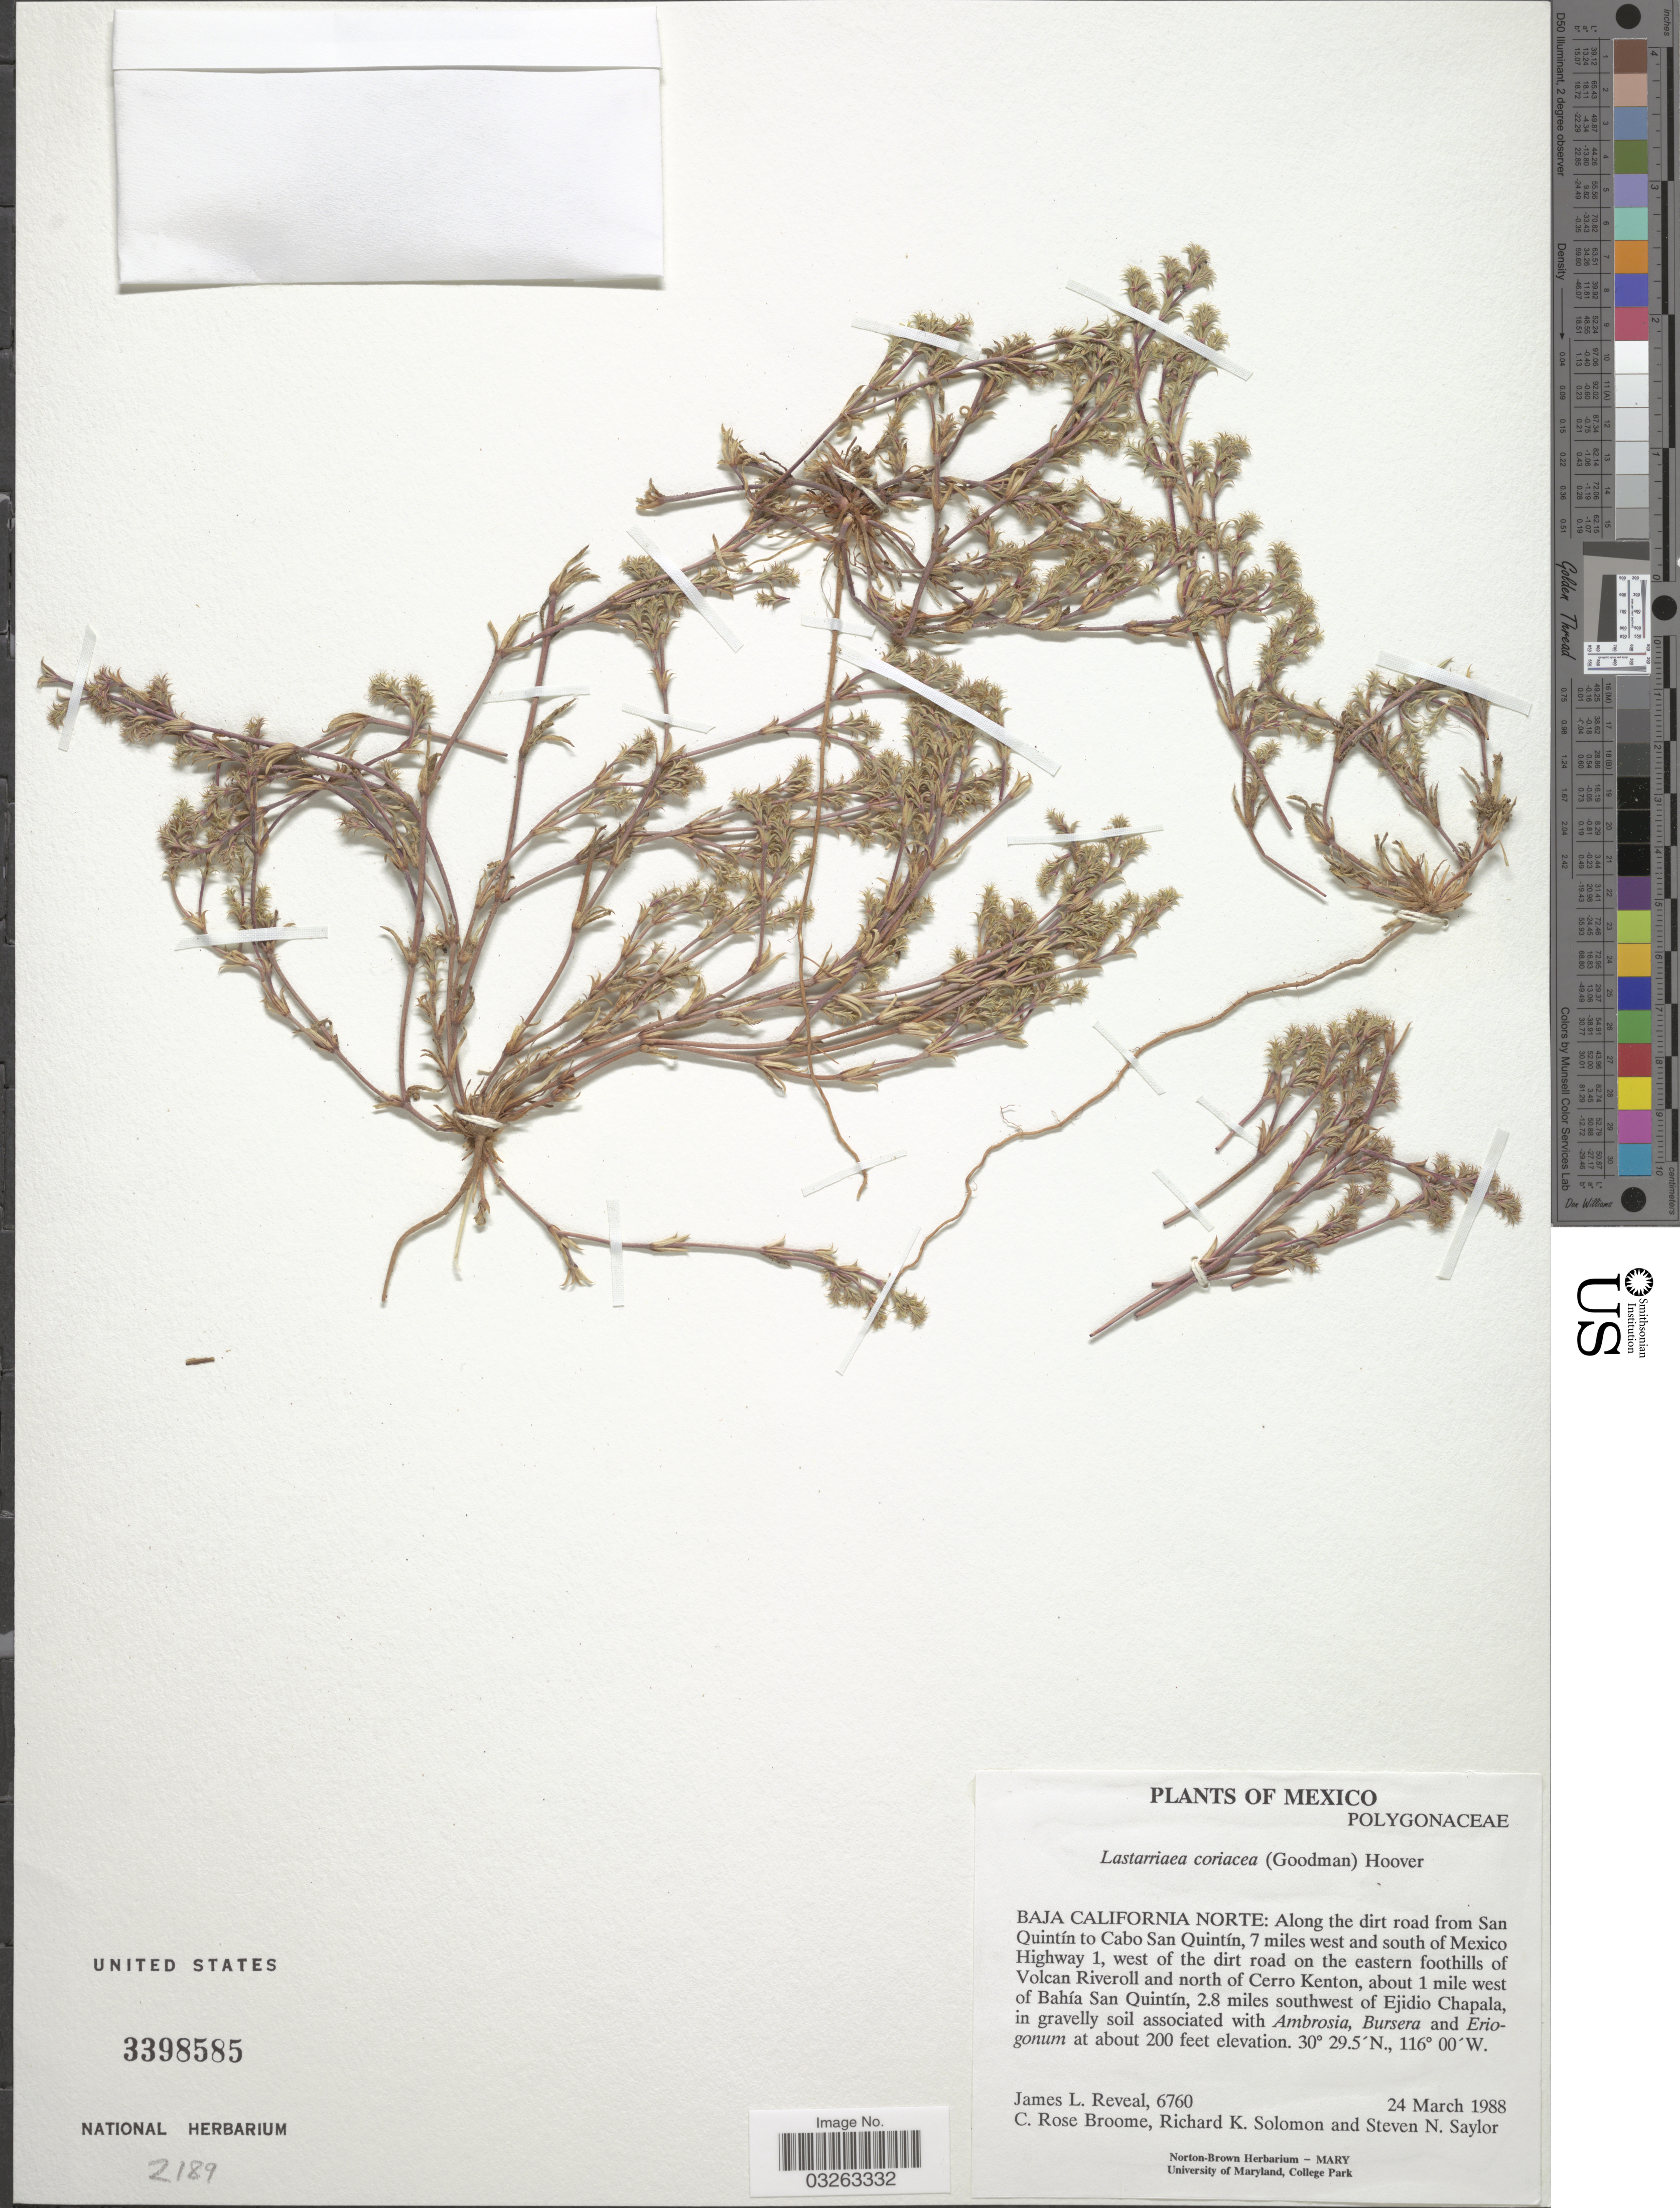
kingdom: Plantae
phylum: Tracheophyta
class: Magnoliopsida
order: Caryophyllales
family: Polygonaceae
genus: Lastarriaea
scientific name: Lastarriaea coriacea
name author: (Goodman) Hoover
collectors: J. L. Reveal, C. R. Broome, R. Solomon & S. Saylor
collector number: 6760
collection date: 1988-03-24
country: Mexico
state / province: Baja California Norte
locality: Along the dirt road from San Quintín to Cabo San Quintín, 7 miles west and south of Mexico Highway 1, west of the dirt road on the eastern foothills of Volcan Riveroll and north of Cerro Kenton, about 1 mile west of Bahía San Quintín, 2.8 miles southwest of Ejidio Chapala.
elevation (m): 61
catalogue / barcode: US 3398585